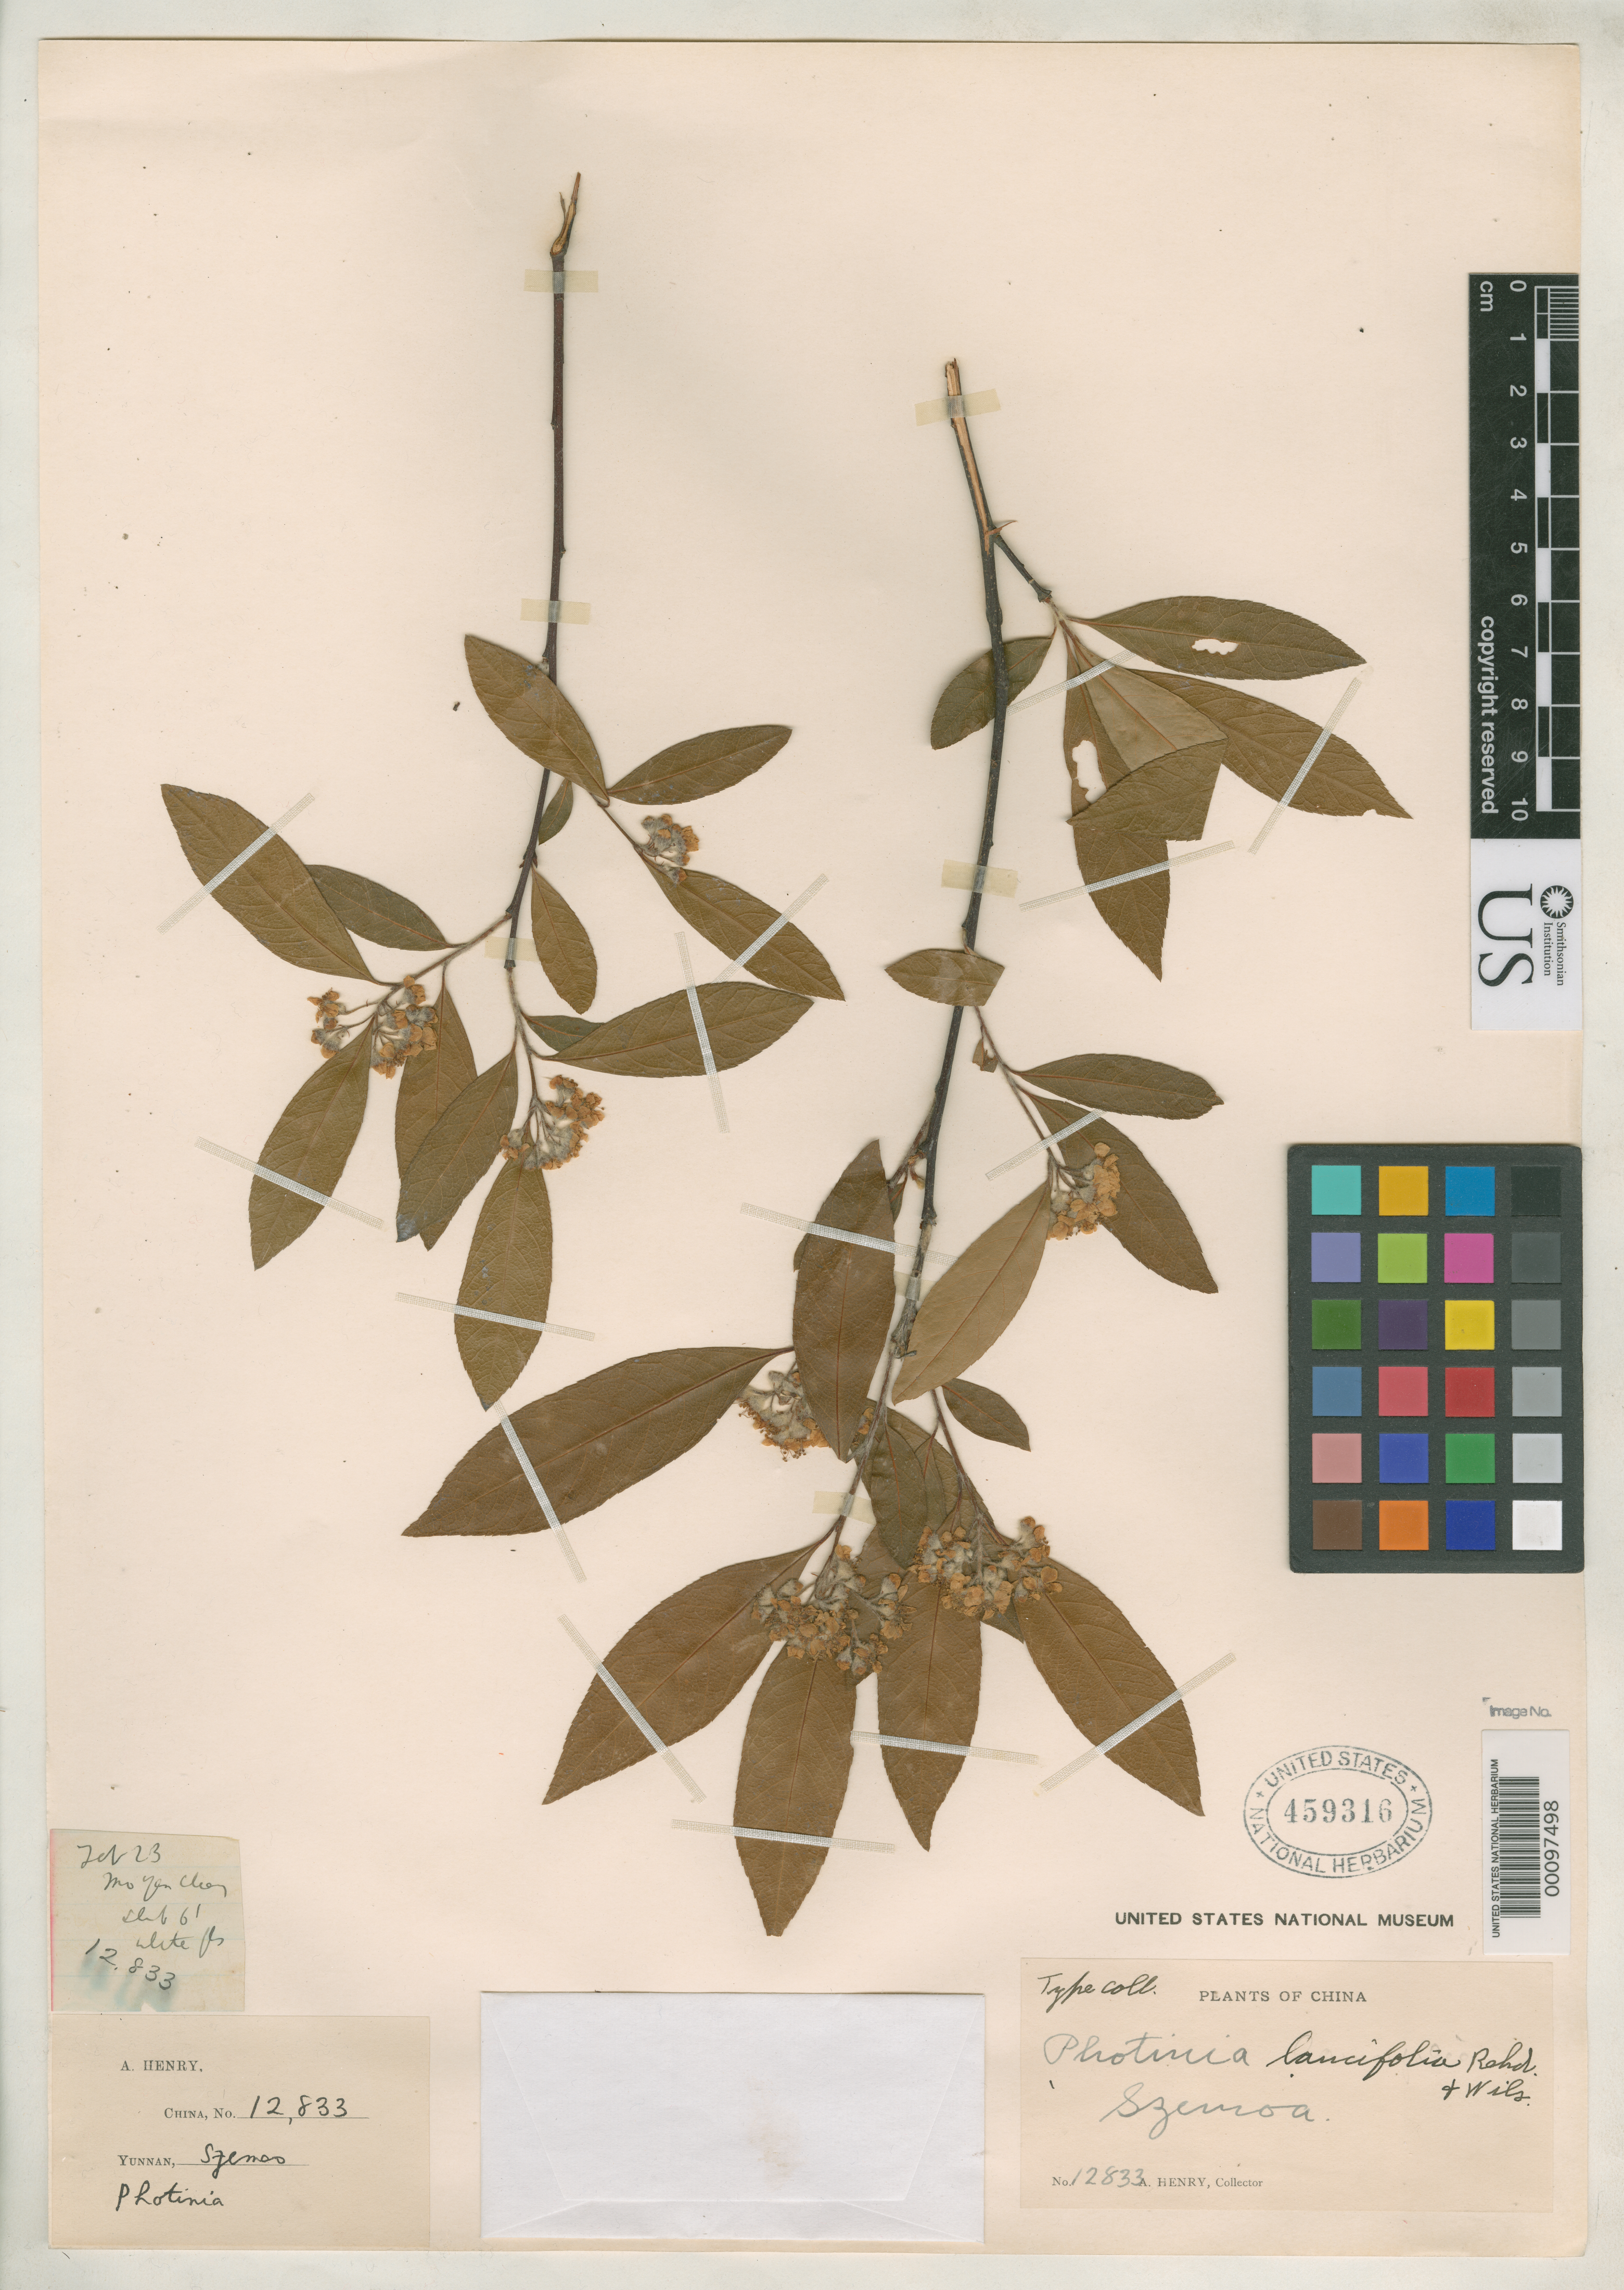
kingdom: Plantae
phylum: Tracheophyta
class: Magnoliopsida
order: Rosales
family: Rosaceae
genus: Photinia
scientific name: Photinia lancifolia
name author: Rehder & E.H. Wilson in Sarg.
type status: Isotype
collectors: A. Henry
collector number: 12833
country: China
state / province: Yunnan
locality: Szemao.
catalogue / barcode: US 459316